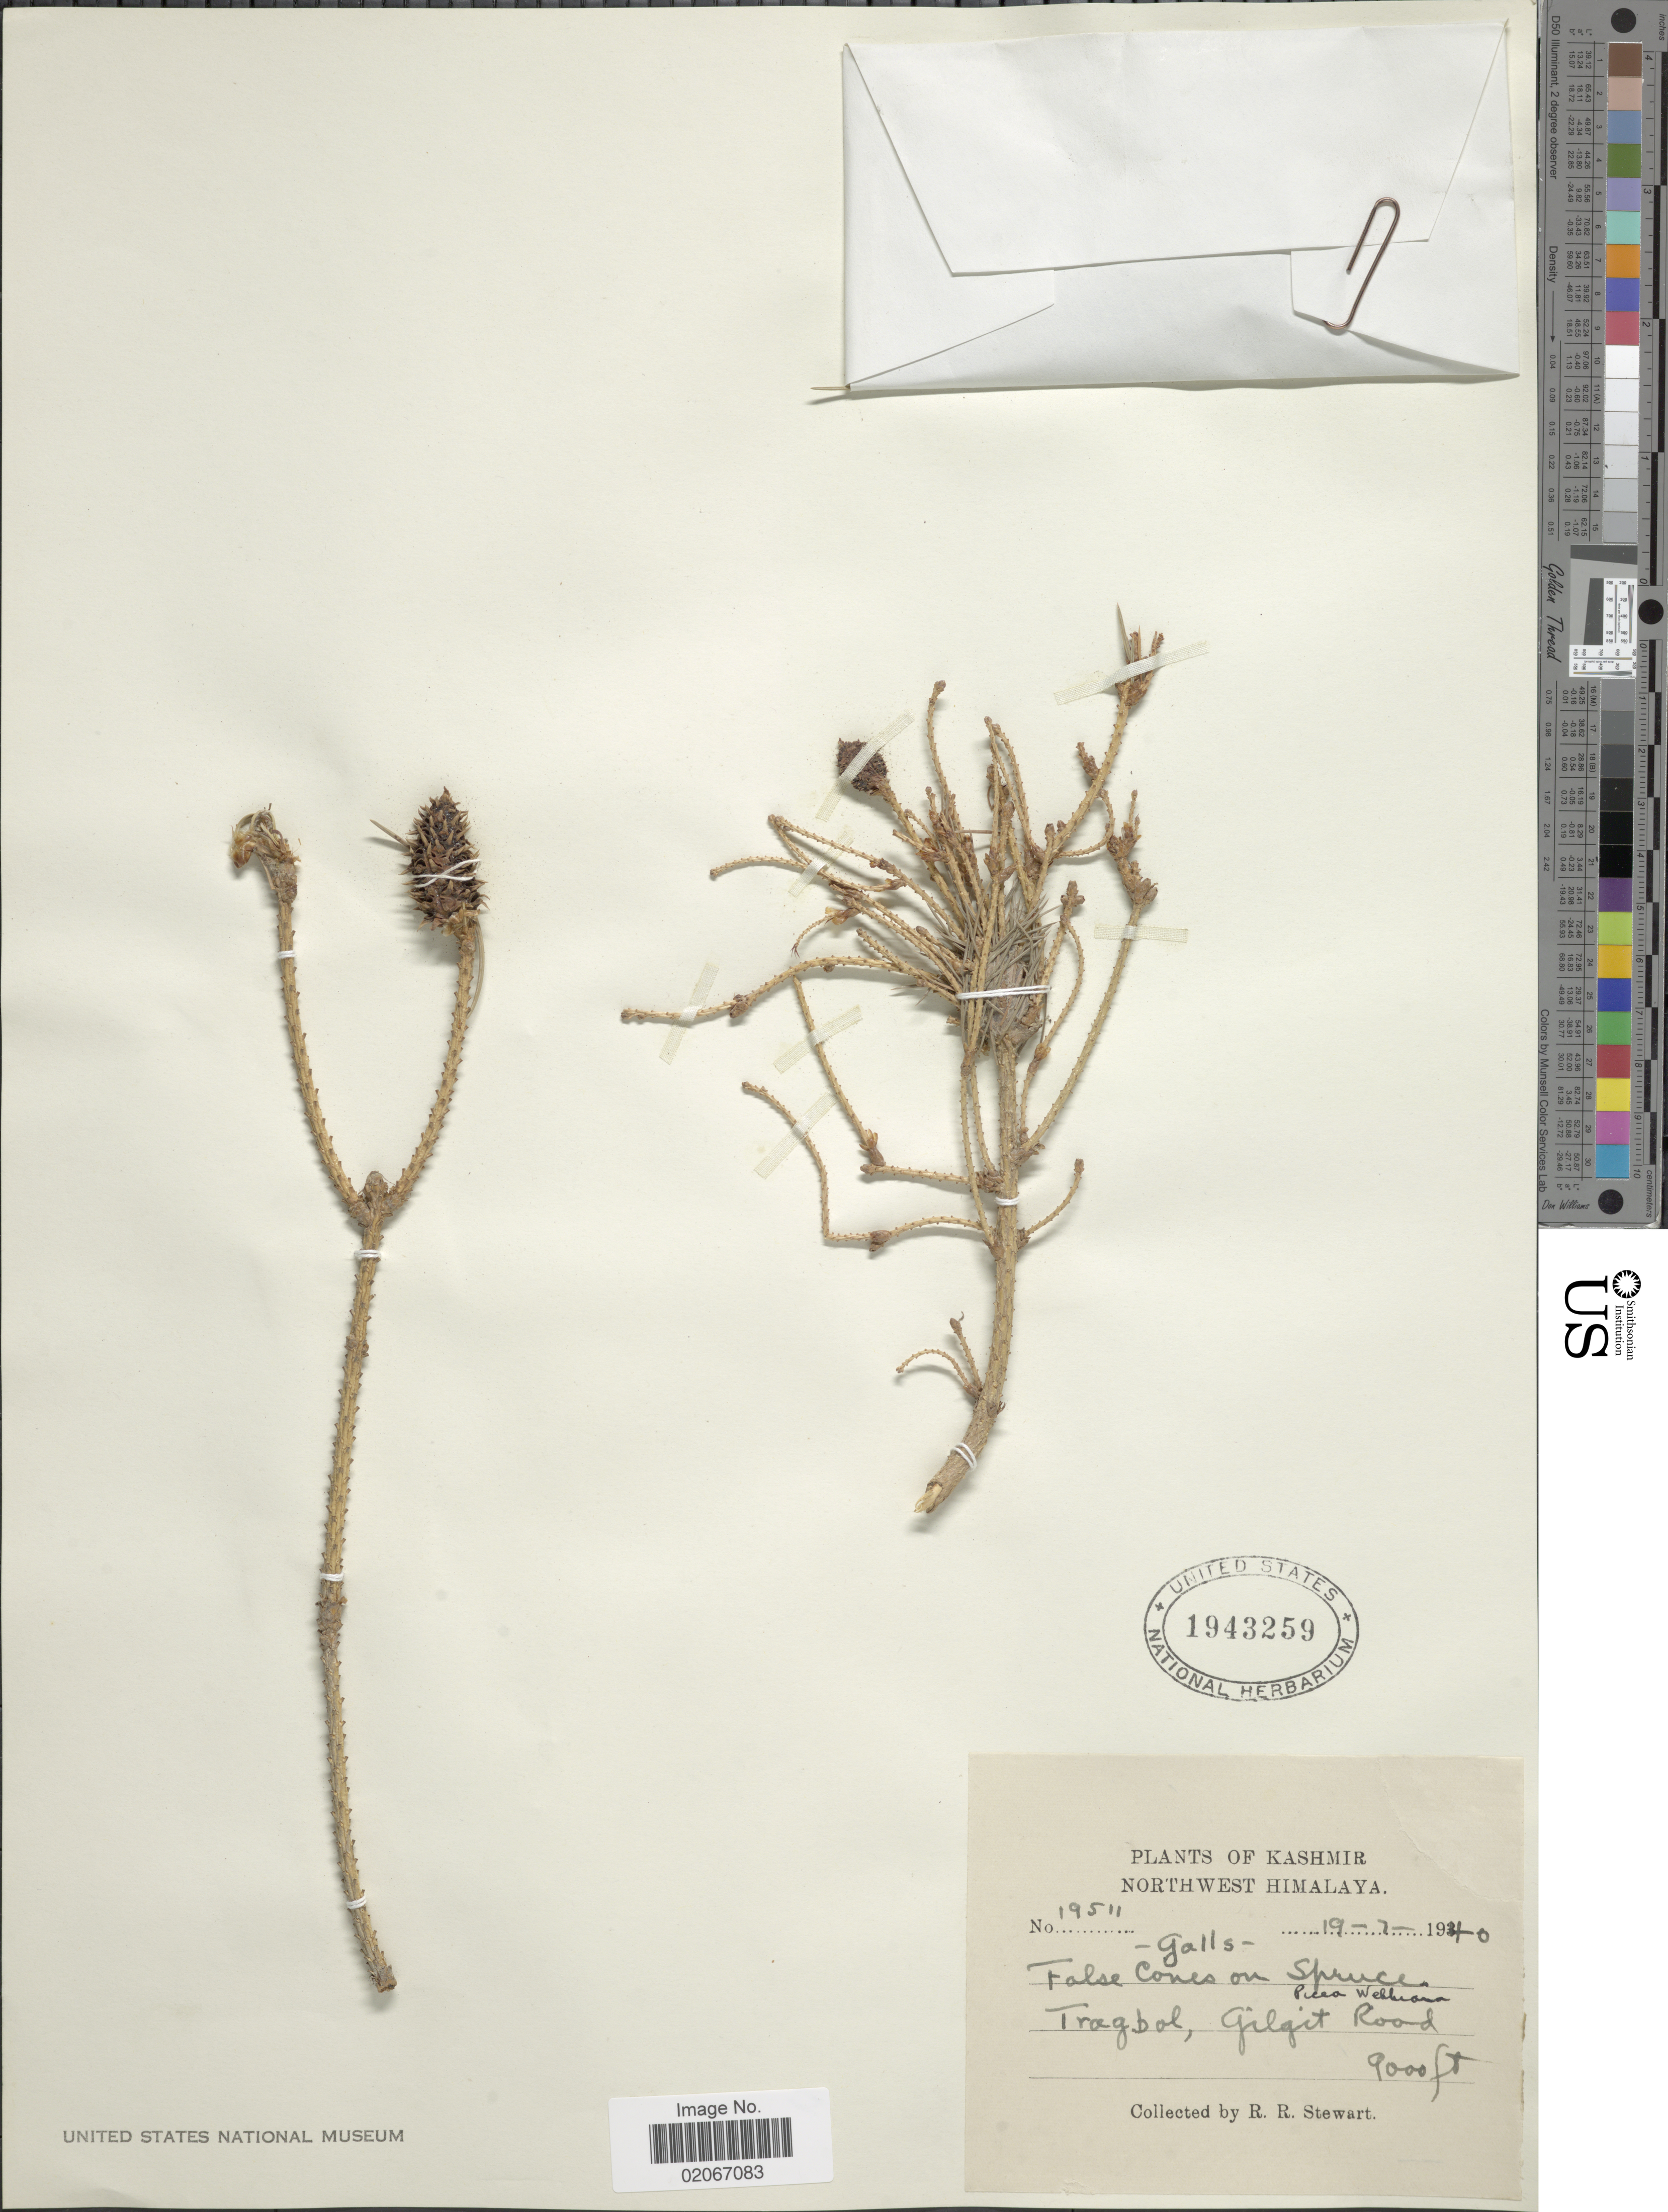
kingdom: Plantae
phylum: Tracheophyta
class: Pinopsida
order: Pinales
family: Pinaceae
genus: Picea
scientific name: Picea webbiana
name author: (Wall. ex D. Don) Loudon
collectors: R. R. Stewart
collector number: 19511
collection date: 1940-02-19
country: India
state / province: Jammu and Kashmir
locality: Kashmir, Northwest Himalaya. Tragbal, Gilgit Road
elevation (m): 2743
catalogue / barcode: US 1943259